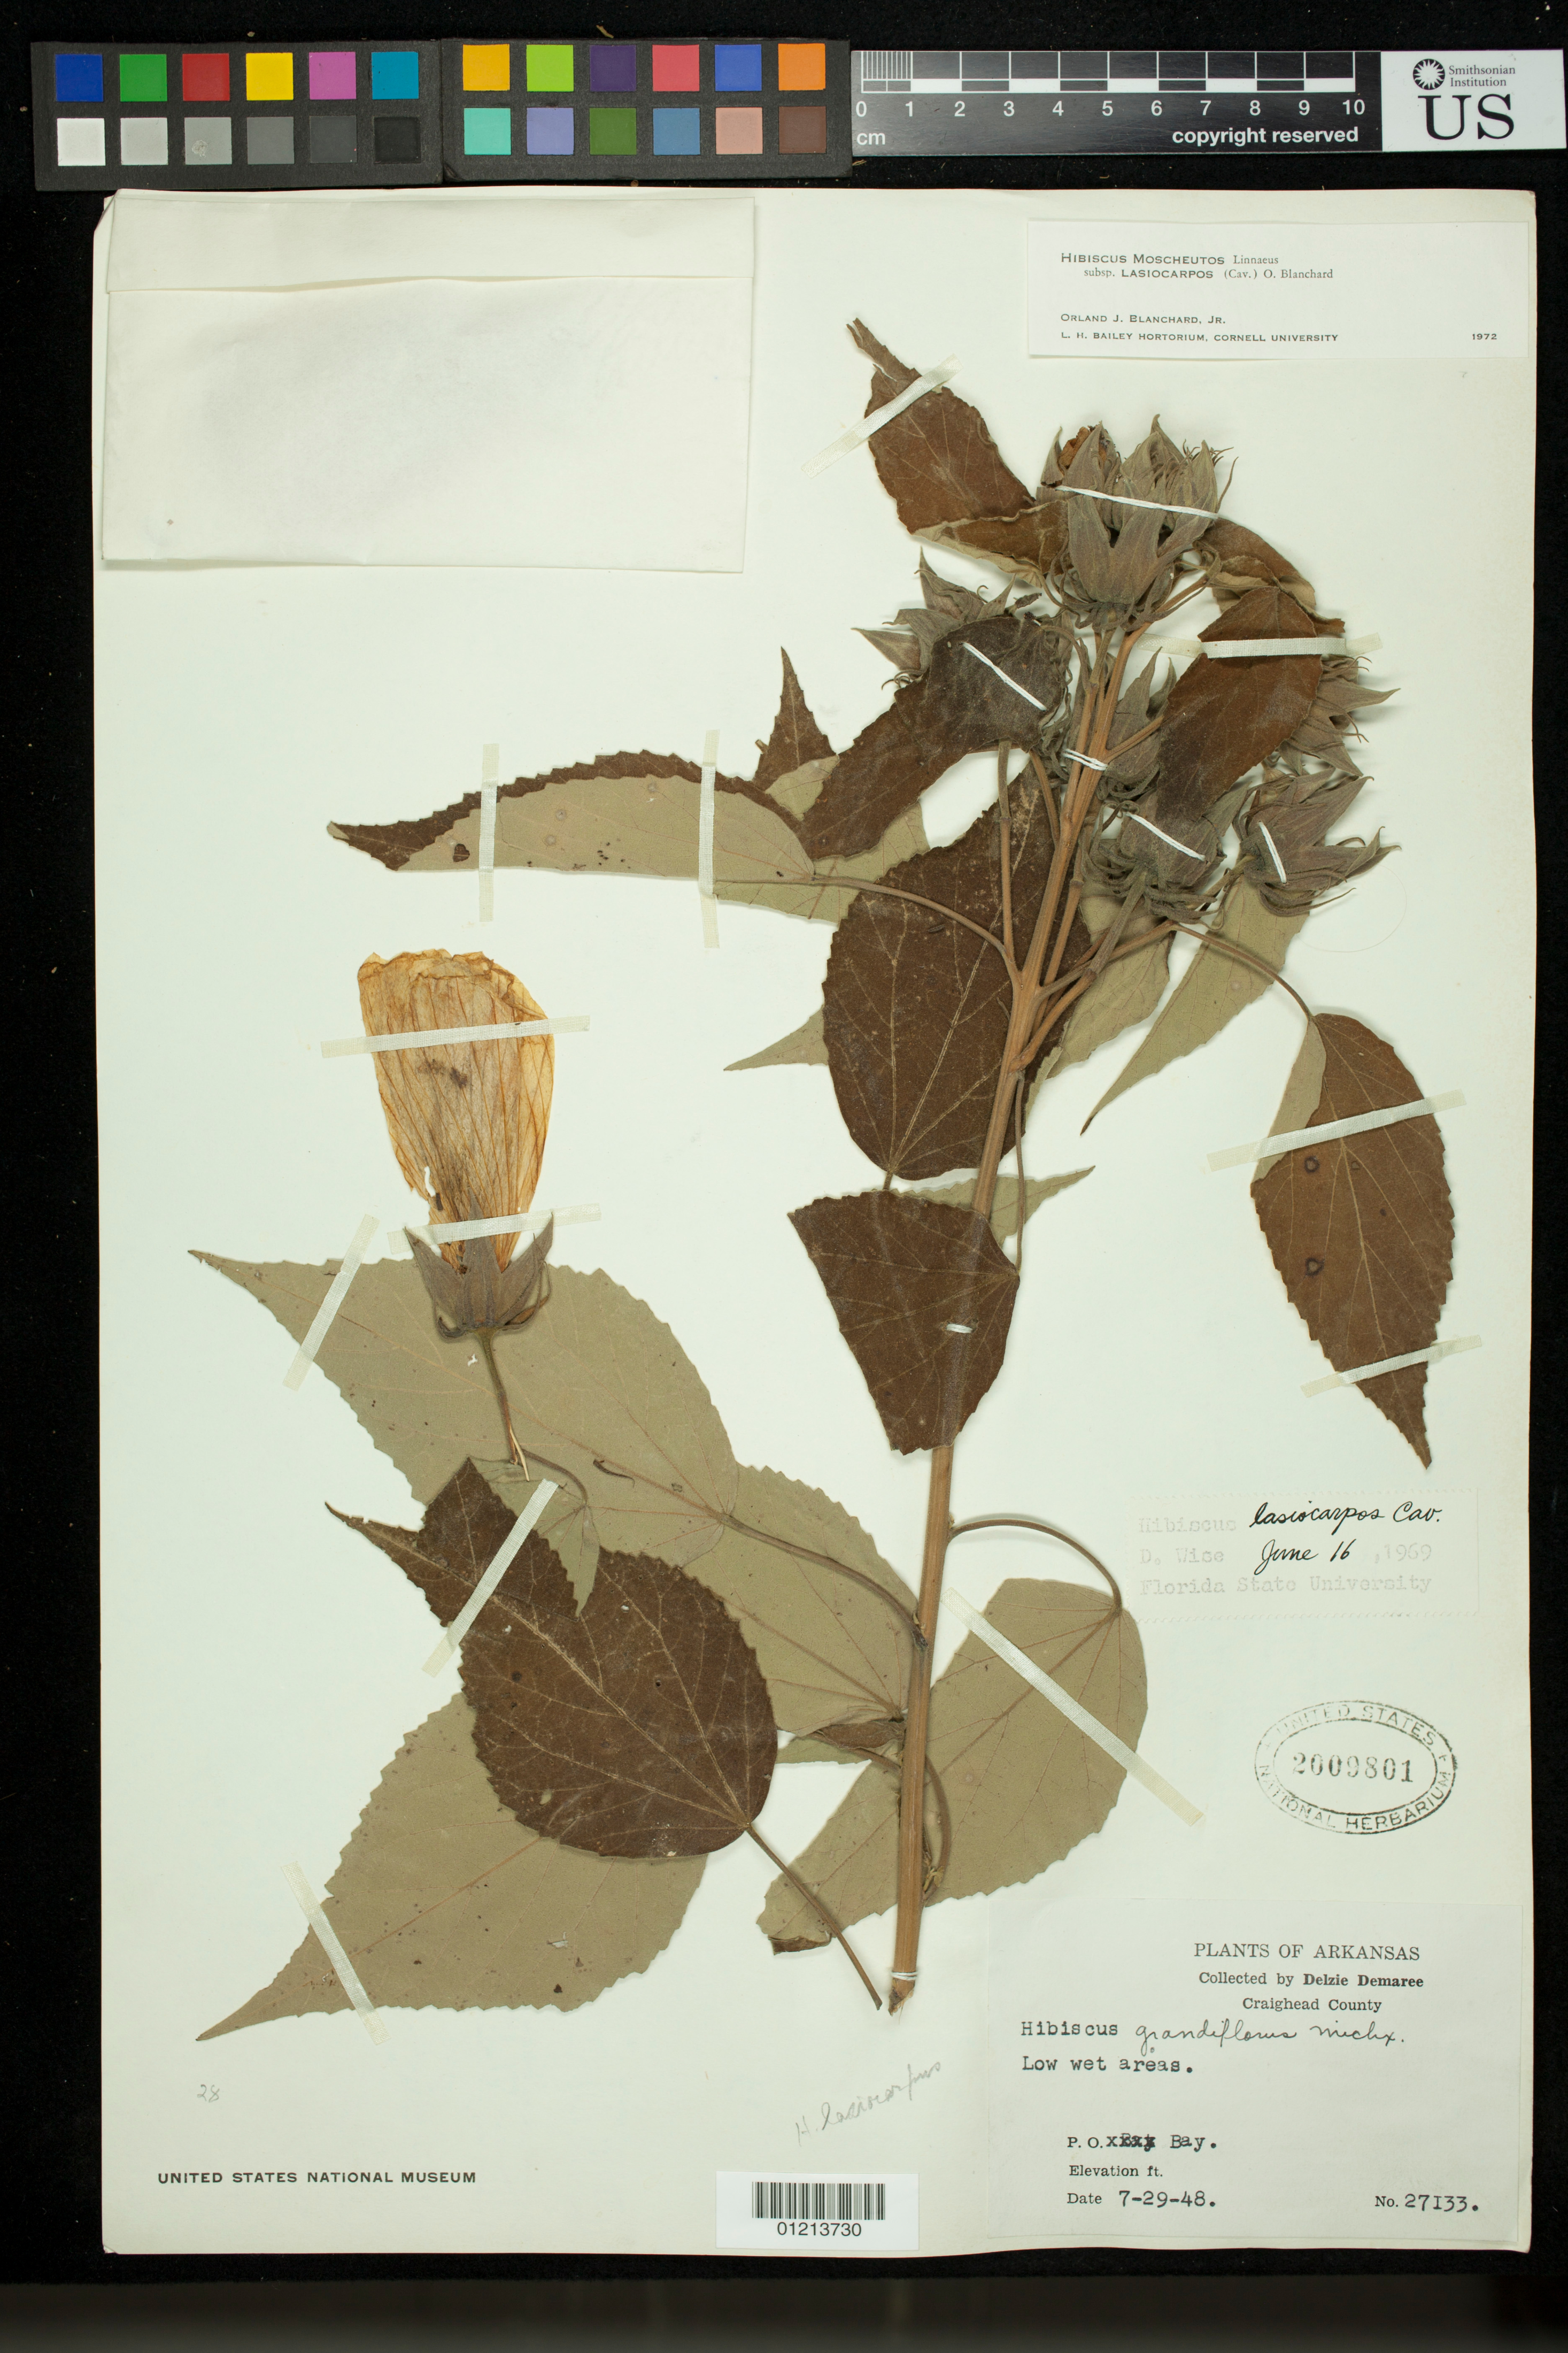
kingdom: Plantae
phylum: Tracheophyta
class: Magnoliopsida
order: Malvales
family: Malvaceae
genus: Hibiscus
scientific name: Hibiscus moscheutos subsp. lasiocarpos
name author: (Cav.) O.J. Blanch.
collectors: D. Demaree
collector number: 27133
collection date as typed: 29 Jul 1948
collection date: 1948-07-29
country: United States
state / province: Arkansas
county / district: Pulaski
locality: Pulaski County: Low wet areas. P.O. [?] Bay.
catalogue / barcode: US 2009801